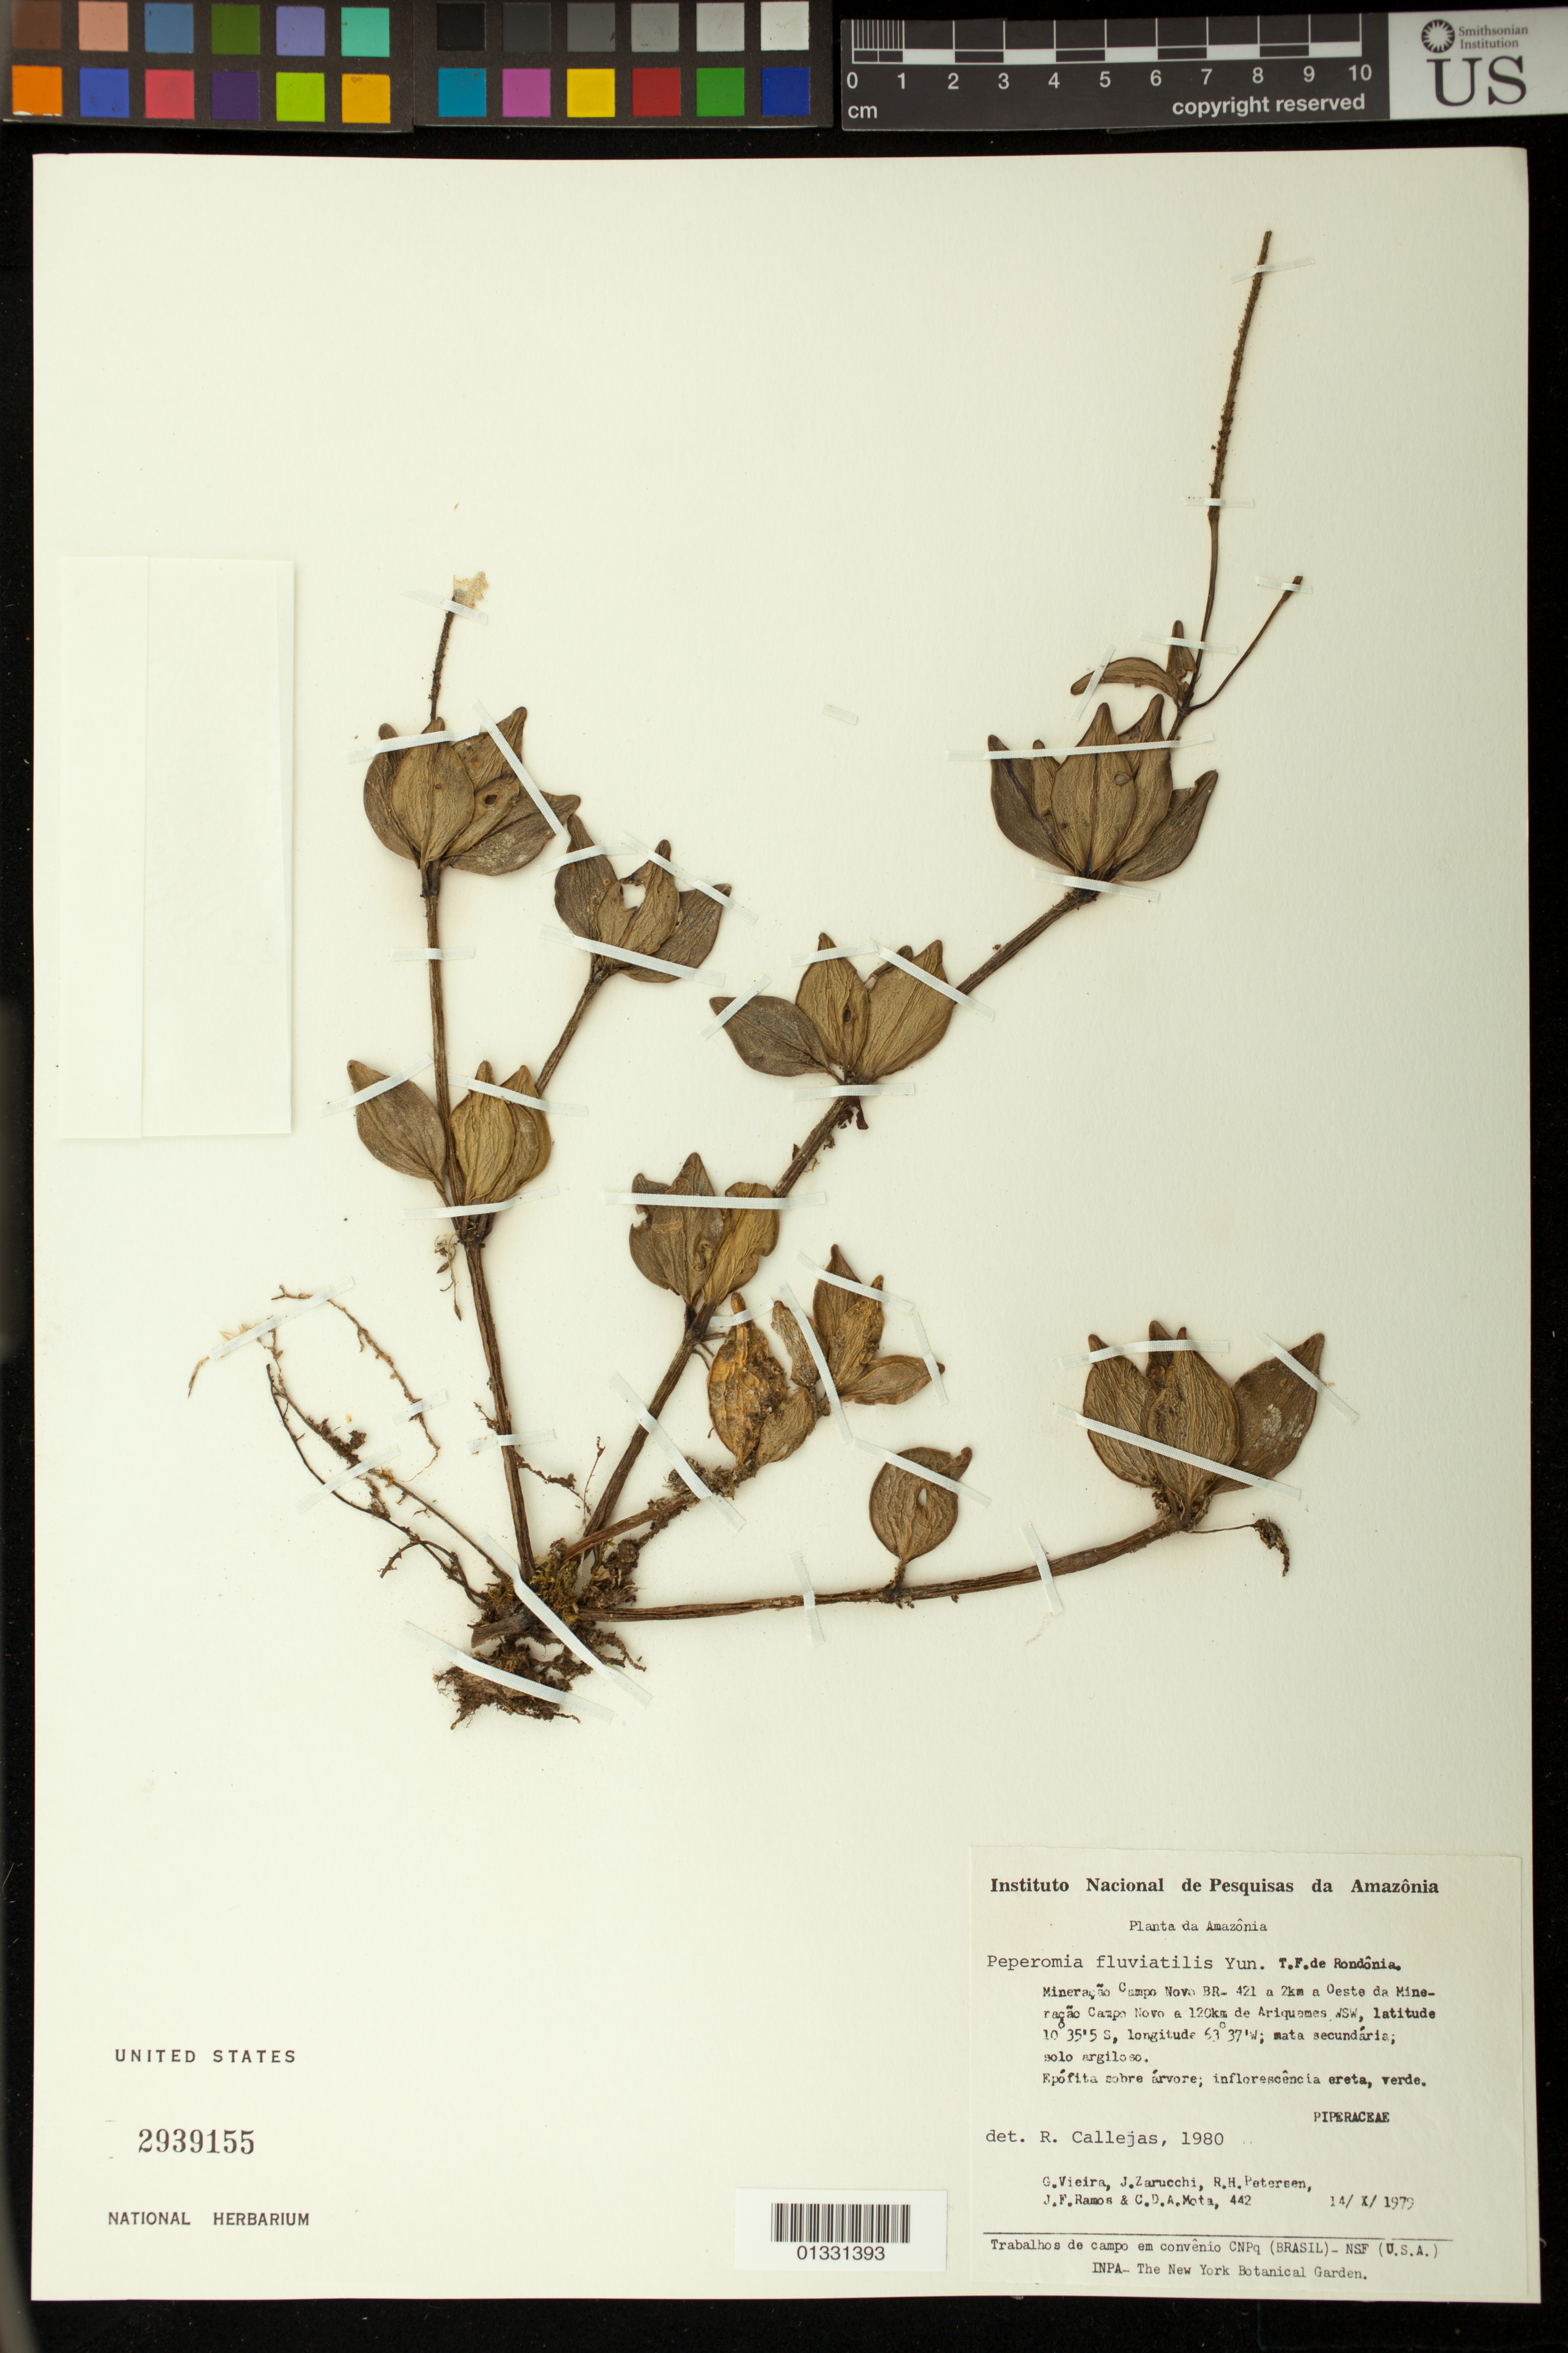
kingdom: Plantae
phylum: Tracheophyta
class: Magnoliopsida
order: Piperales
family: Piperaceae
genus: Peperomia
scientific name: Peperomia fluviatilis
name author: Yunck.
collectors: G. Vieira, J. L. Zarucchi, R. H. Petersen, R. H. Petersen & C. D. A. Mota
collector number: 442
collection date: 1979-10-14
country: Brazil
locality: Mineração Campo Novo BR-421 a 2 km a Oeste da Mineração Campo Novo a 120 km de Ariquemes WSW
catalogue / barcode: US 2939155